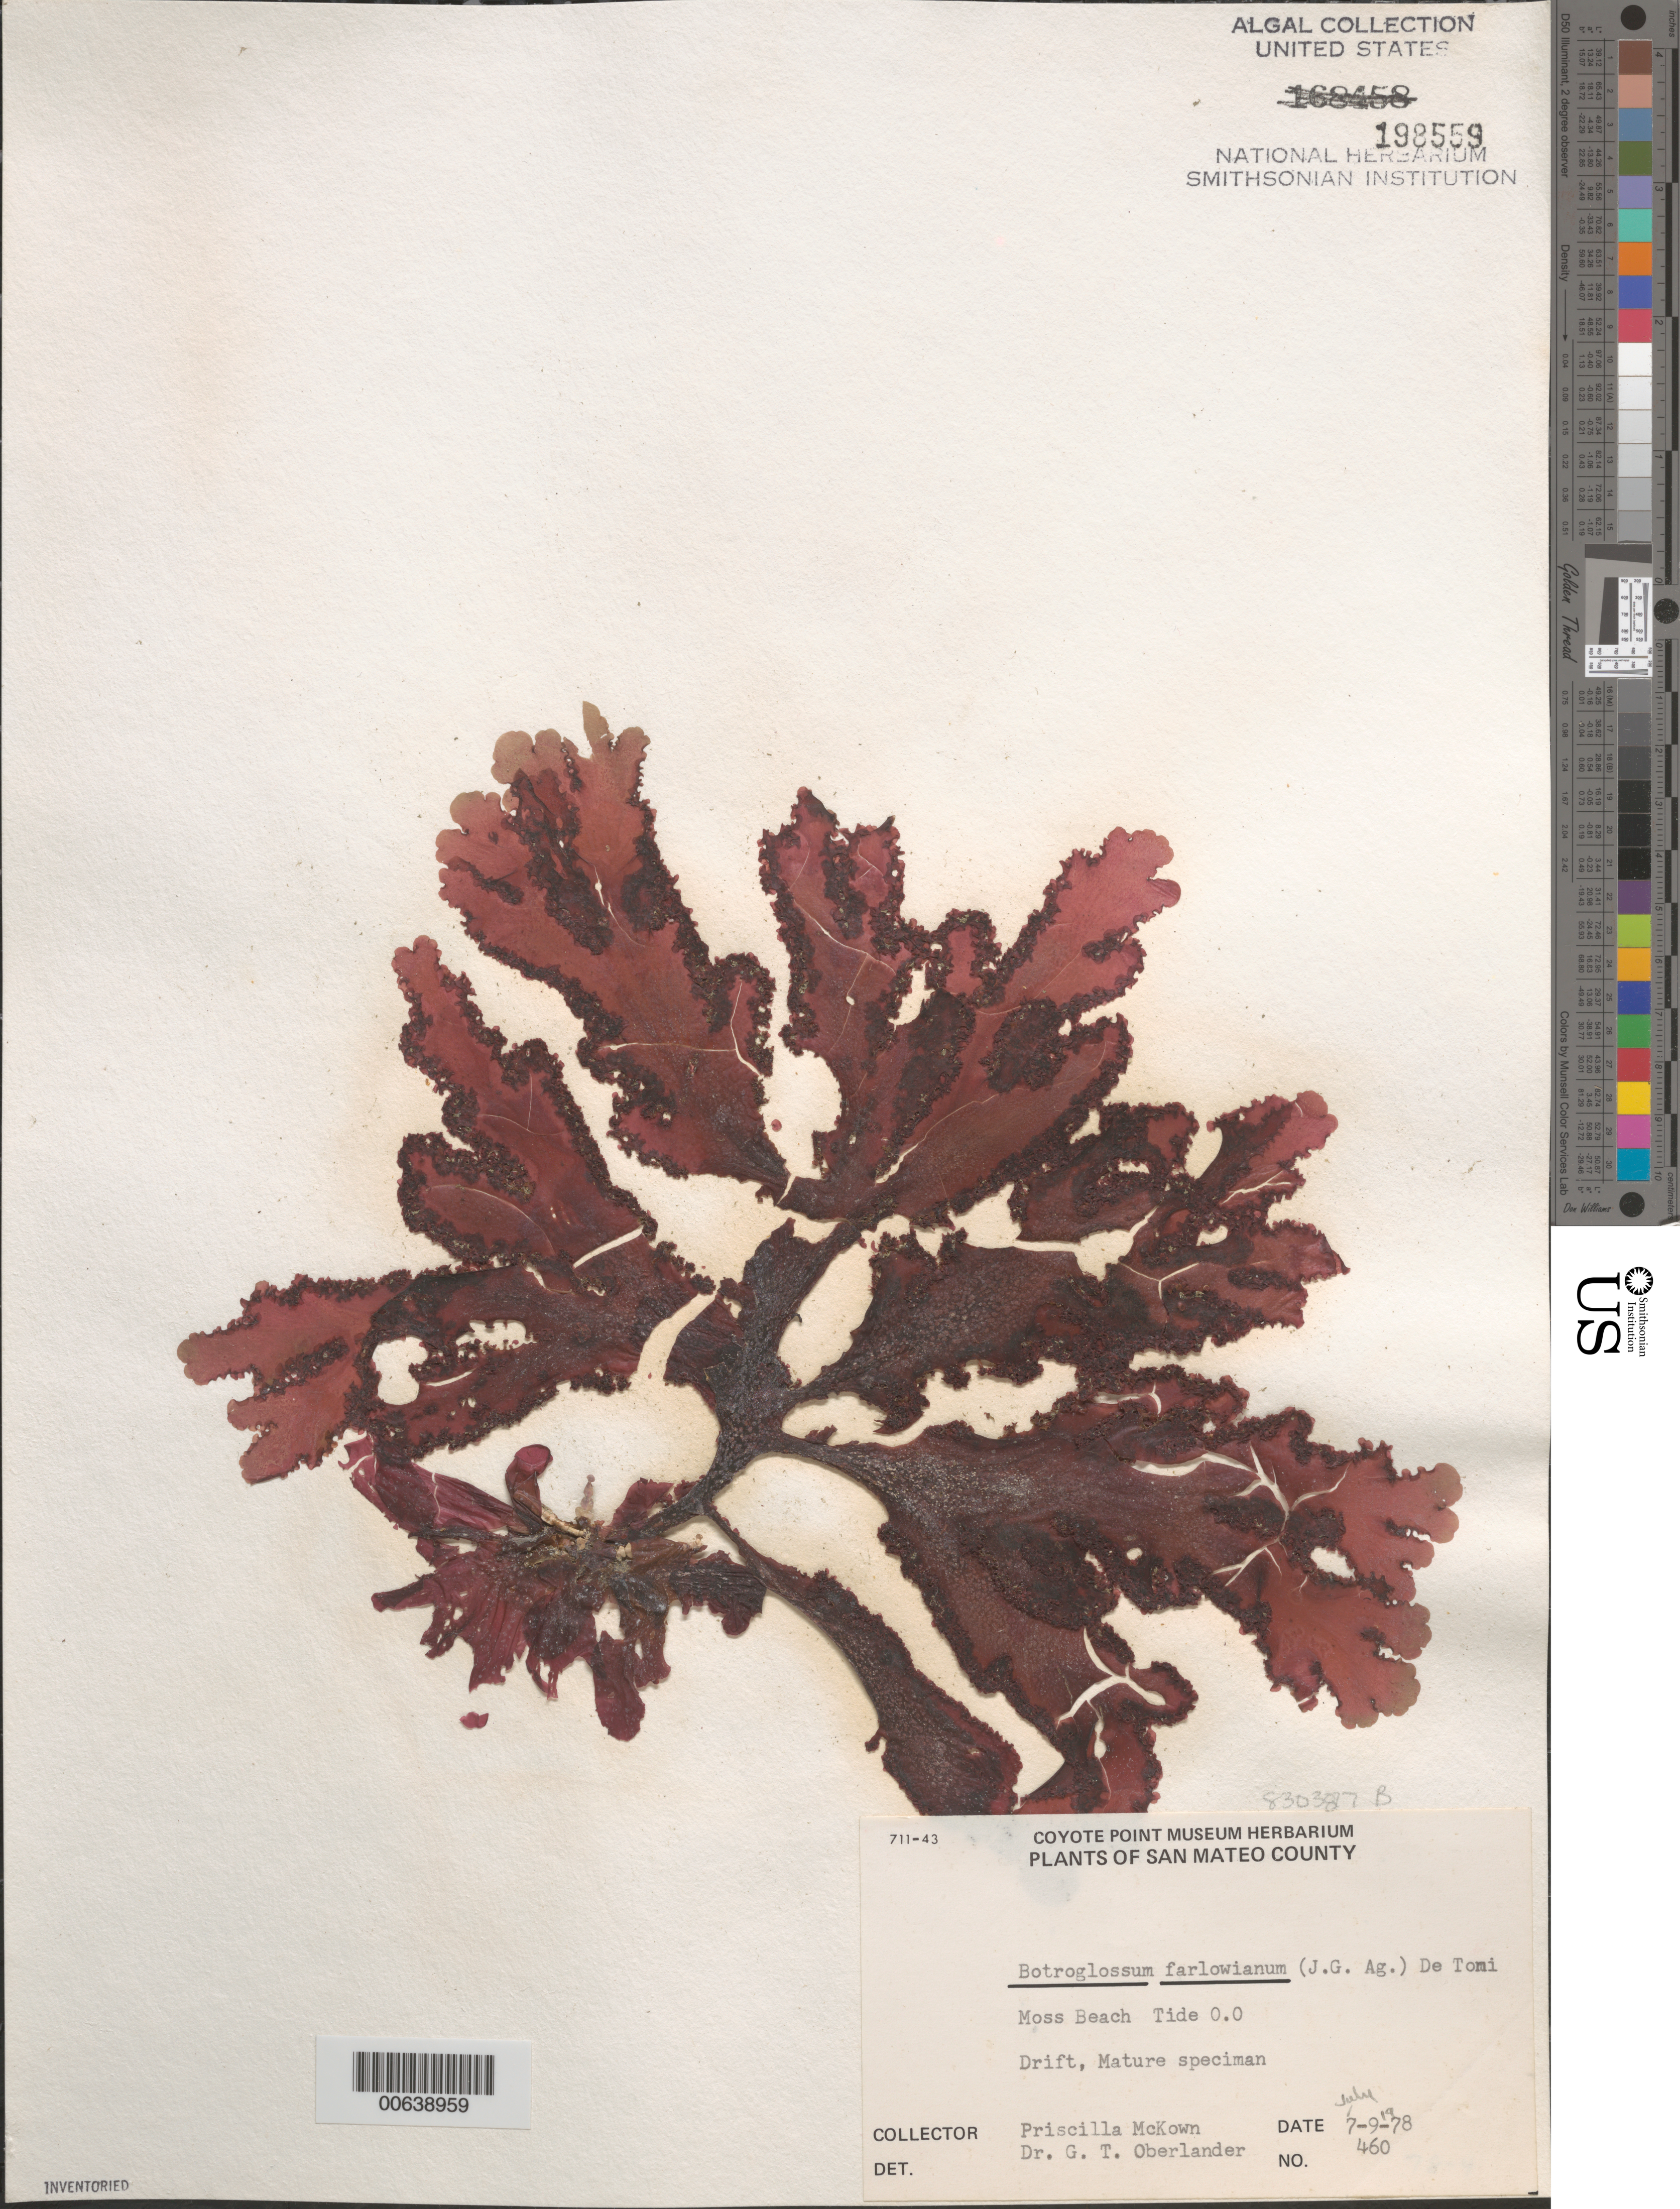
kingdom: Plantae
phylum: Rhodophyta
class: Florideophyceae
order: Ceramiales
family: Delesseriaceae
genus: Botryoglossum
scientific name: Botryoglossum farlowianum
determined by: Oberlander, G. T.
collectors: P. McKown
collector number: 460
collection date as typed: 09 Jul 1978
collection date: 1978-07-09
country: United States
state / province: California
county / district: San Mateo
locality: Moss Beach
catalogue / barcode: US 198559